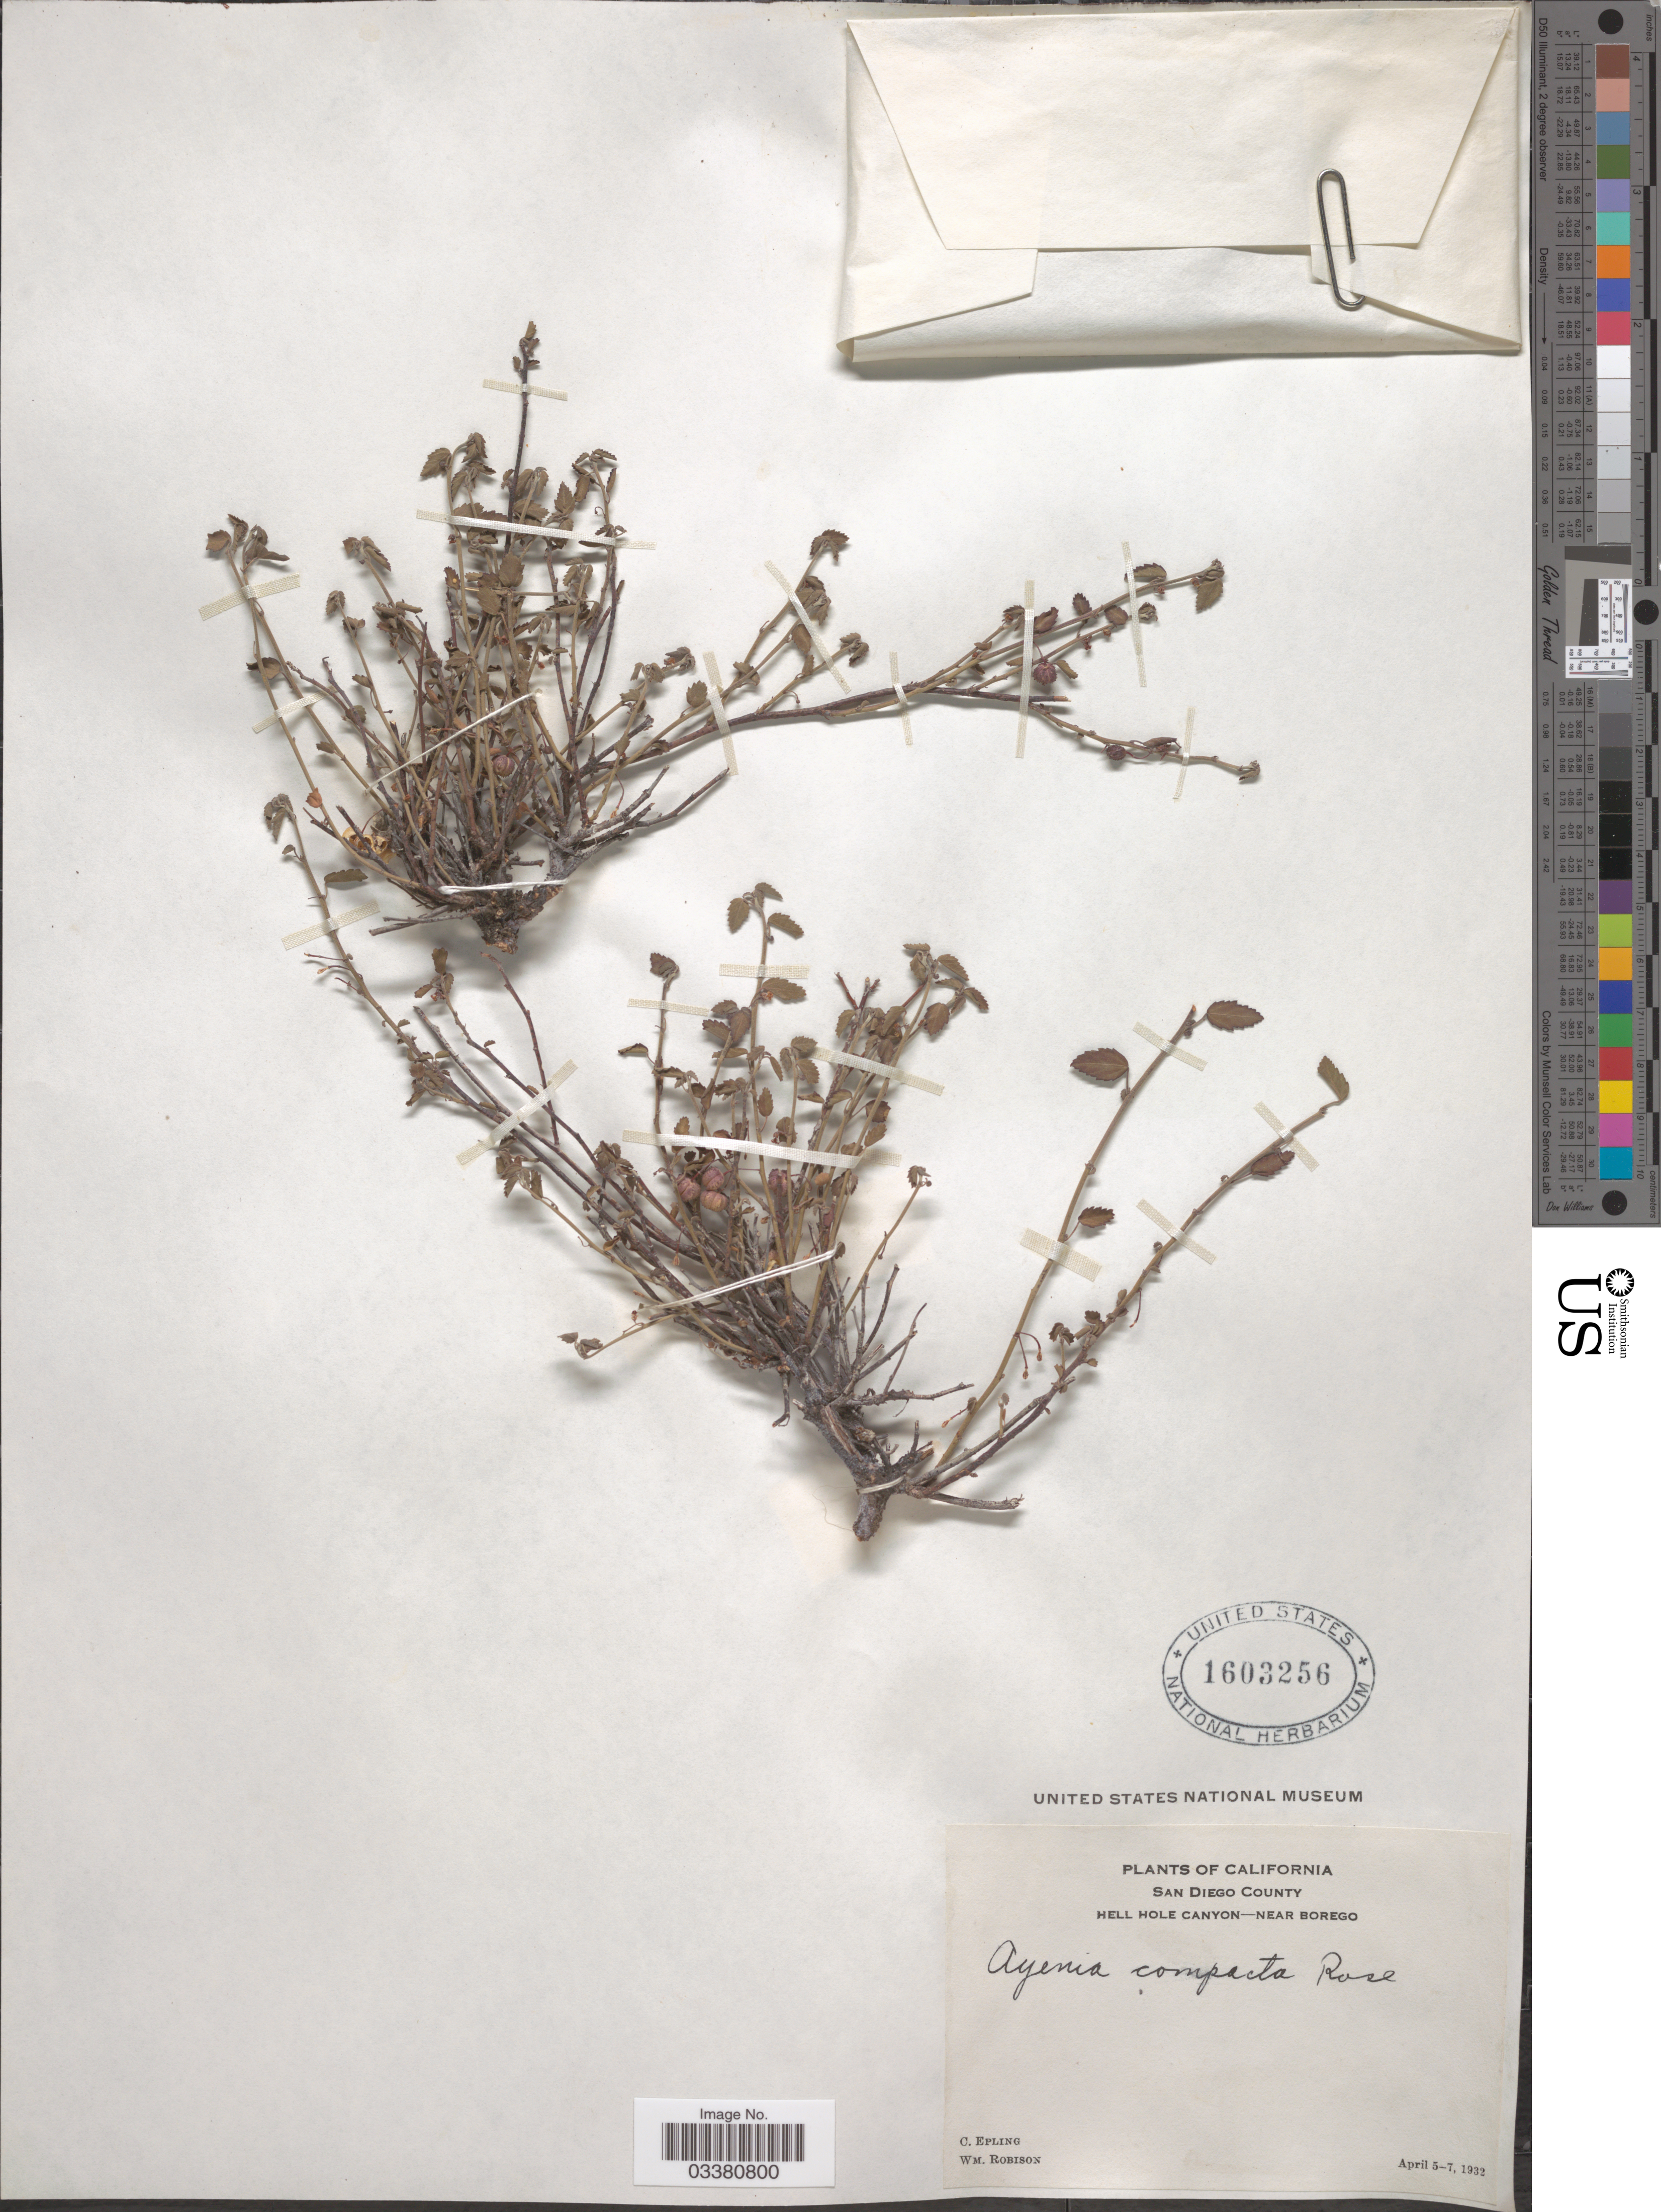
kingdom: Plantae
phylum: Tracheophyta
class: Magnoliopsida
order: Malvales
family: Malvaceae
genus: Ayenia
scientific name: Ayenia compacta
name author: Rose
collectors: C. C. Epling & W. Robison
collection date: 1932-04-05/1932-04-07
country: United States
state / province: California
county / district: San Diego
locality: San Diego County. Hell Hole Canyon - near Borego.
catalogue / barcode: US 1603256